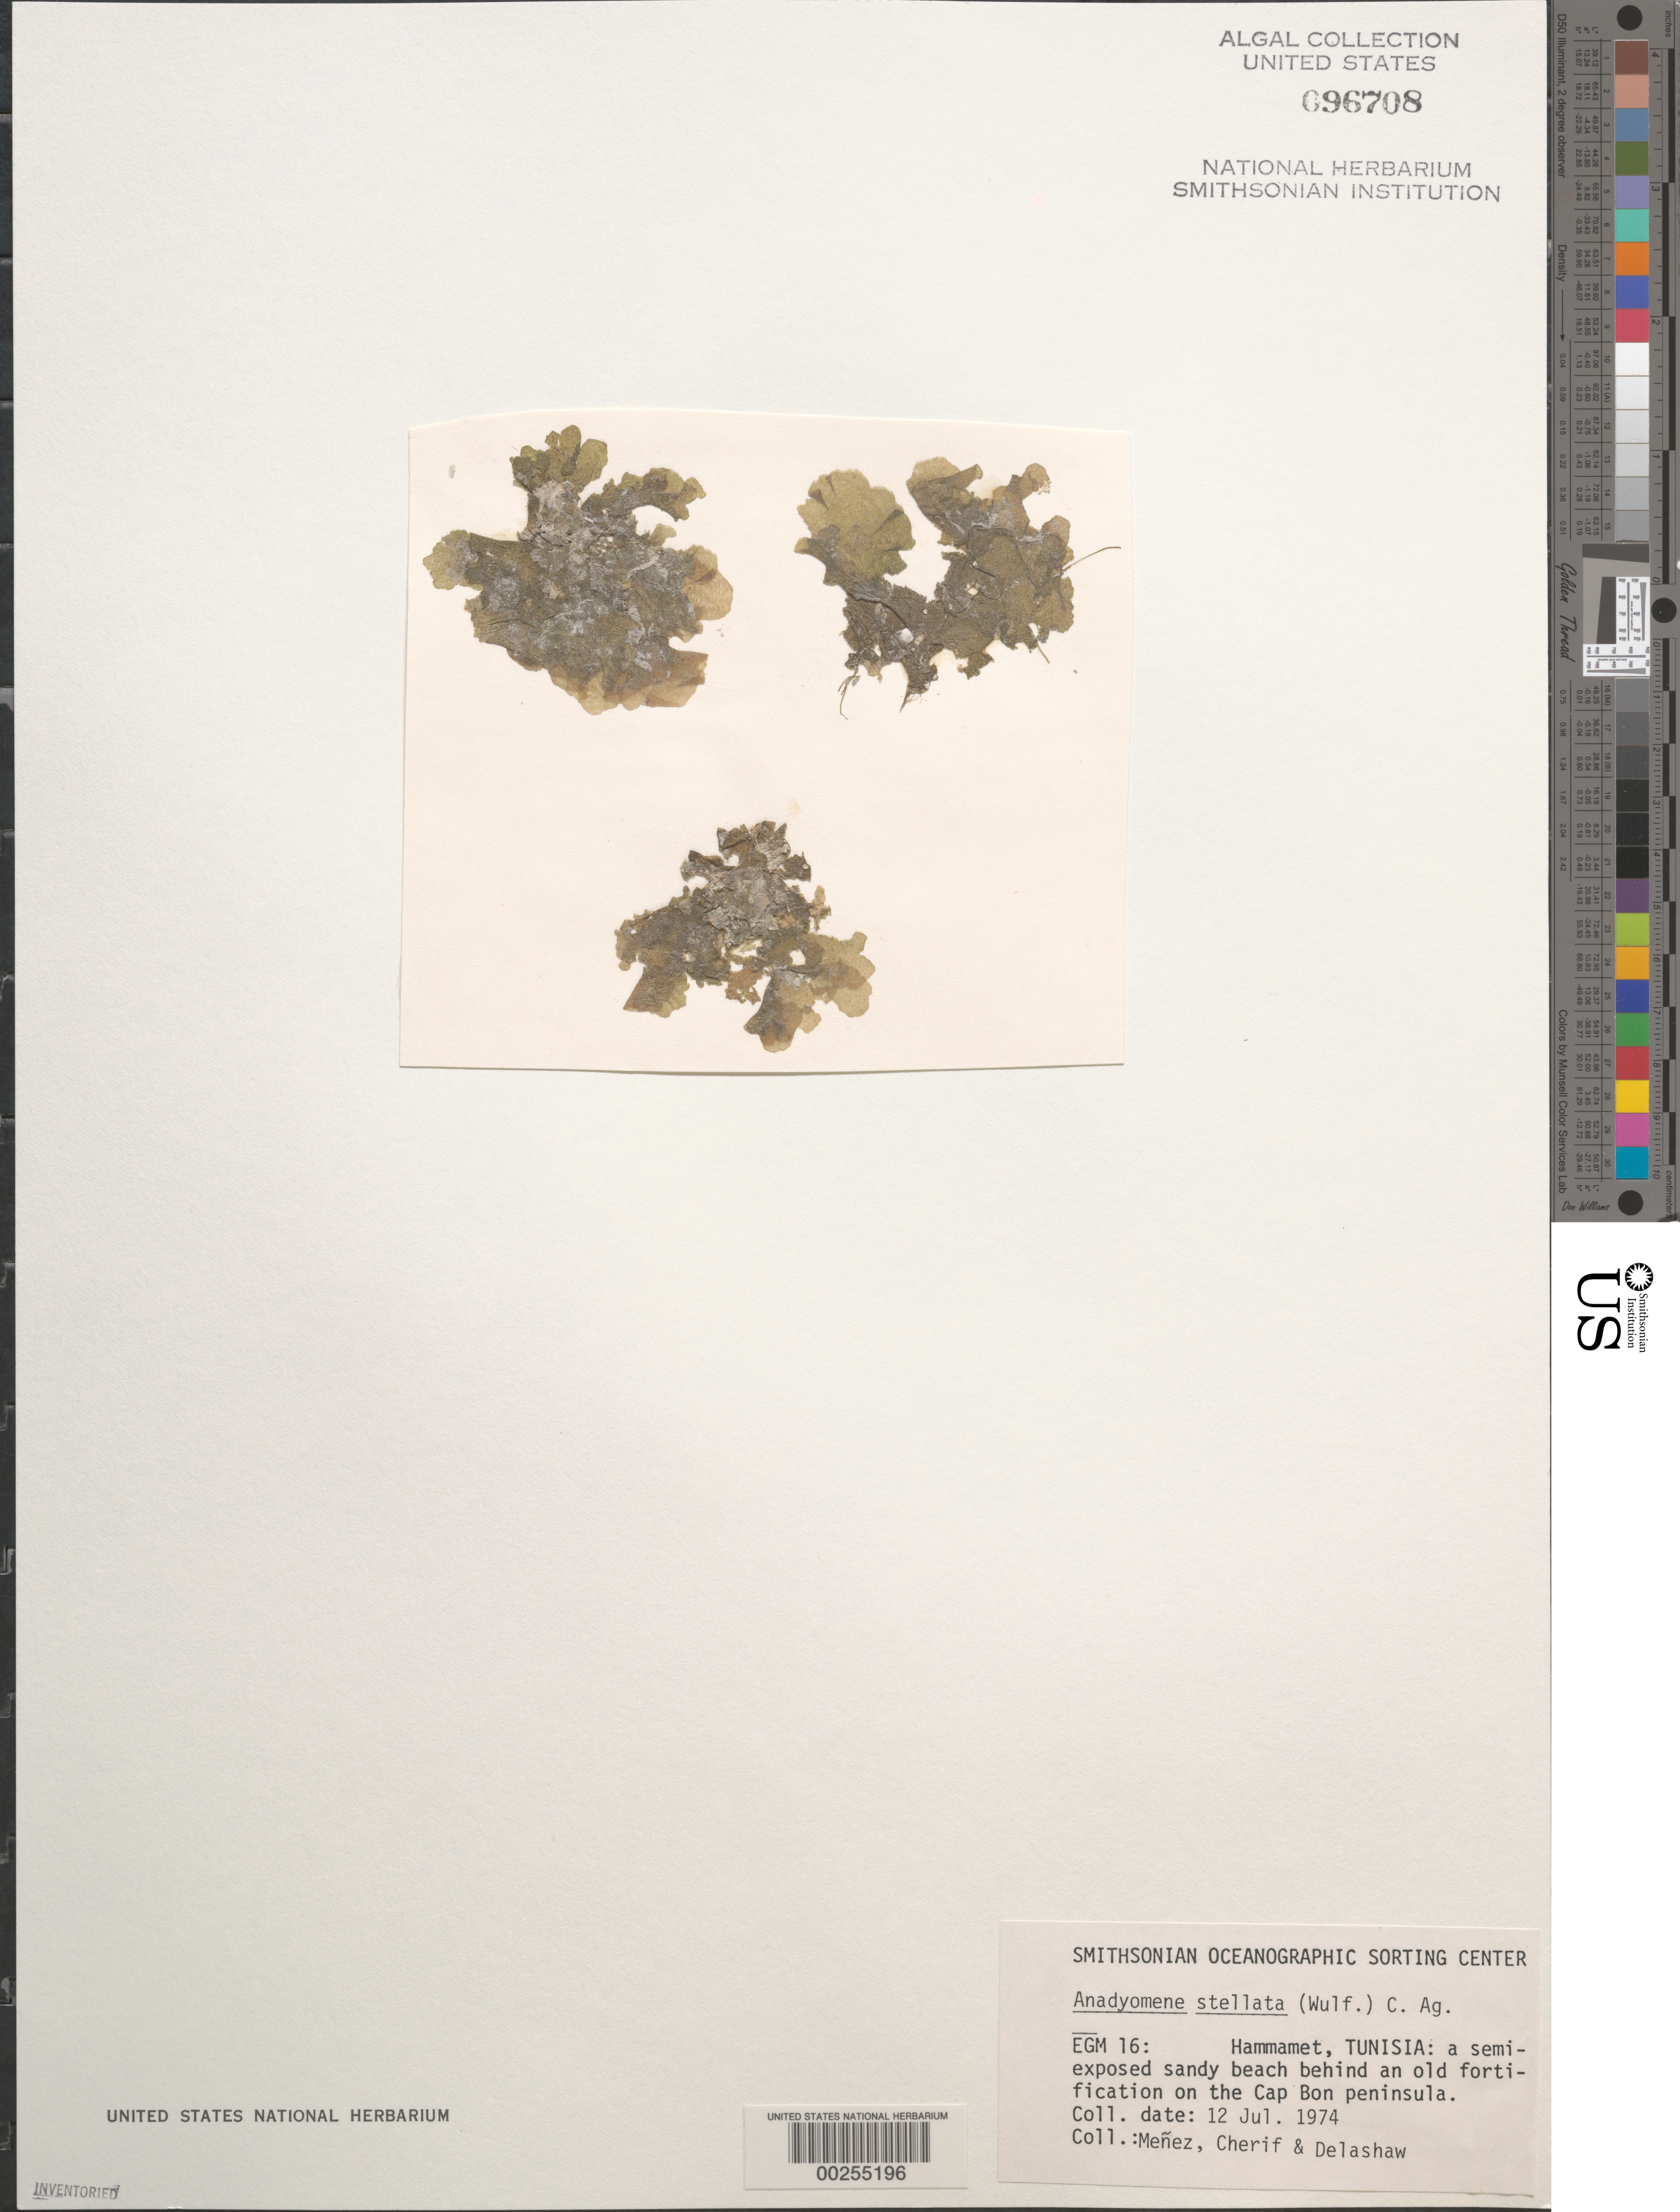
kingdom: Plantae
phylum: Chlorophyta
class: Ulvophyceae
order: Cladophorales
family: Anadyomenaceae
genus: Anadyomene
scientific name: Anadyomene stellata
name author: (Wulfen) C. Agardh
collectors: Meñez, -. Cherif & -. Delashaw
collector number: EGM 16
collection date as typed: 12 Jul 1974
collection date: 1974-07-12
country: Tunisia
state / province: Nabeul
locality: Hammamet, cap bon peninsula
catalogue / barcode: US 96708